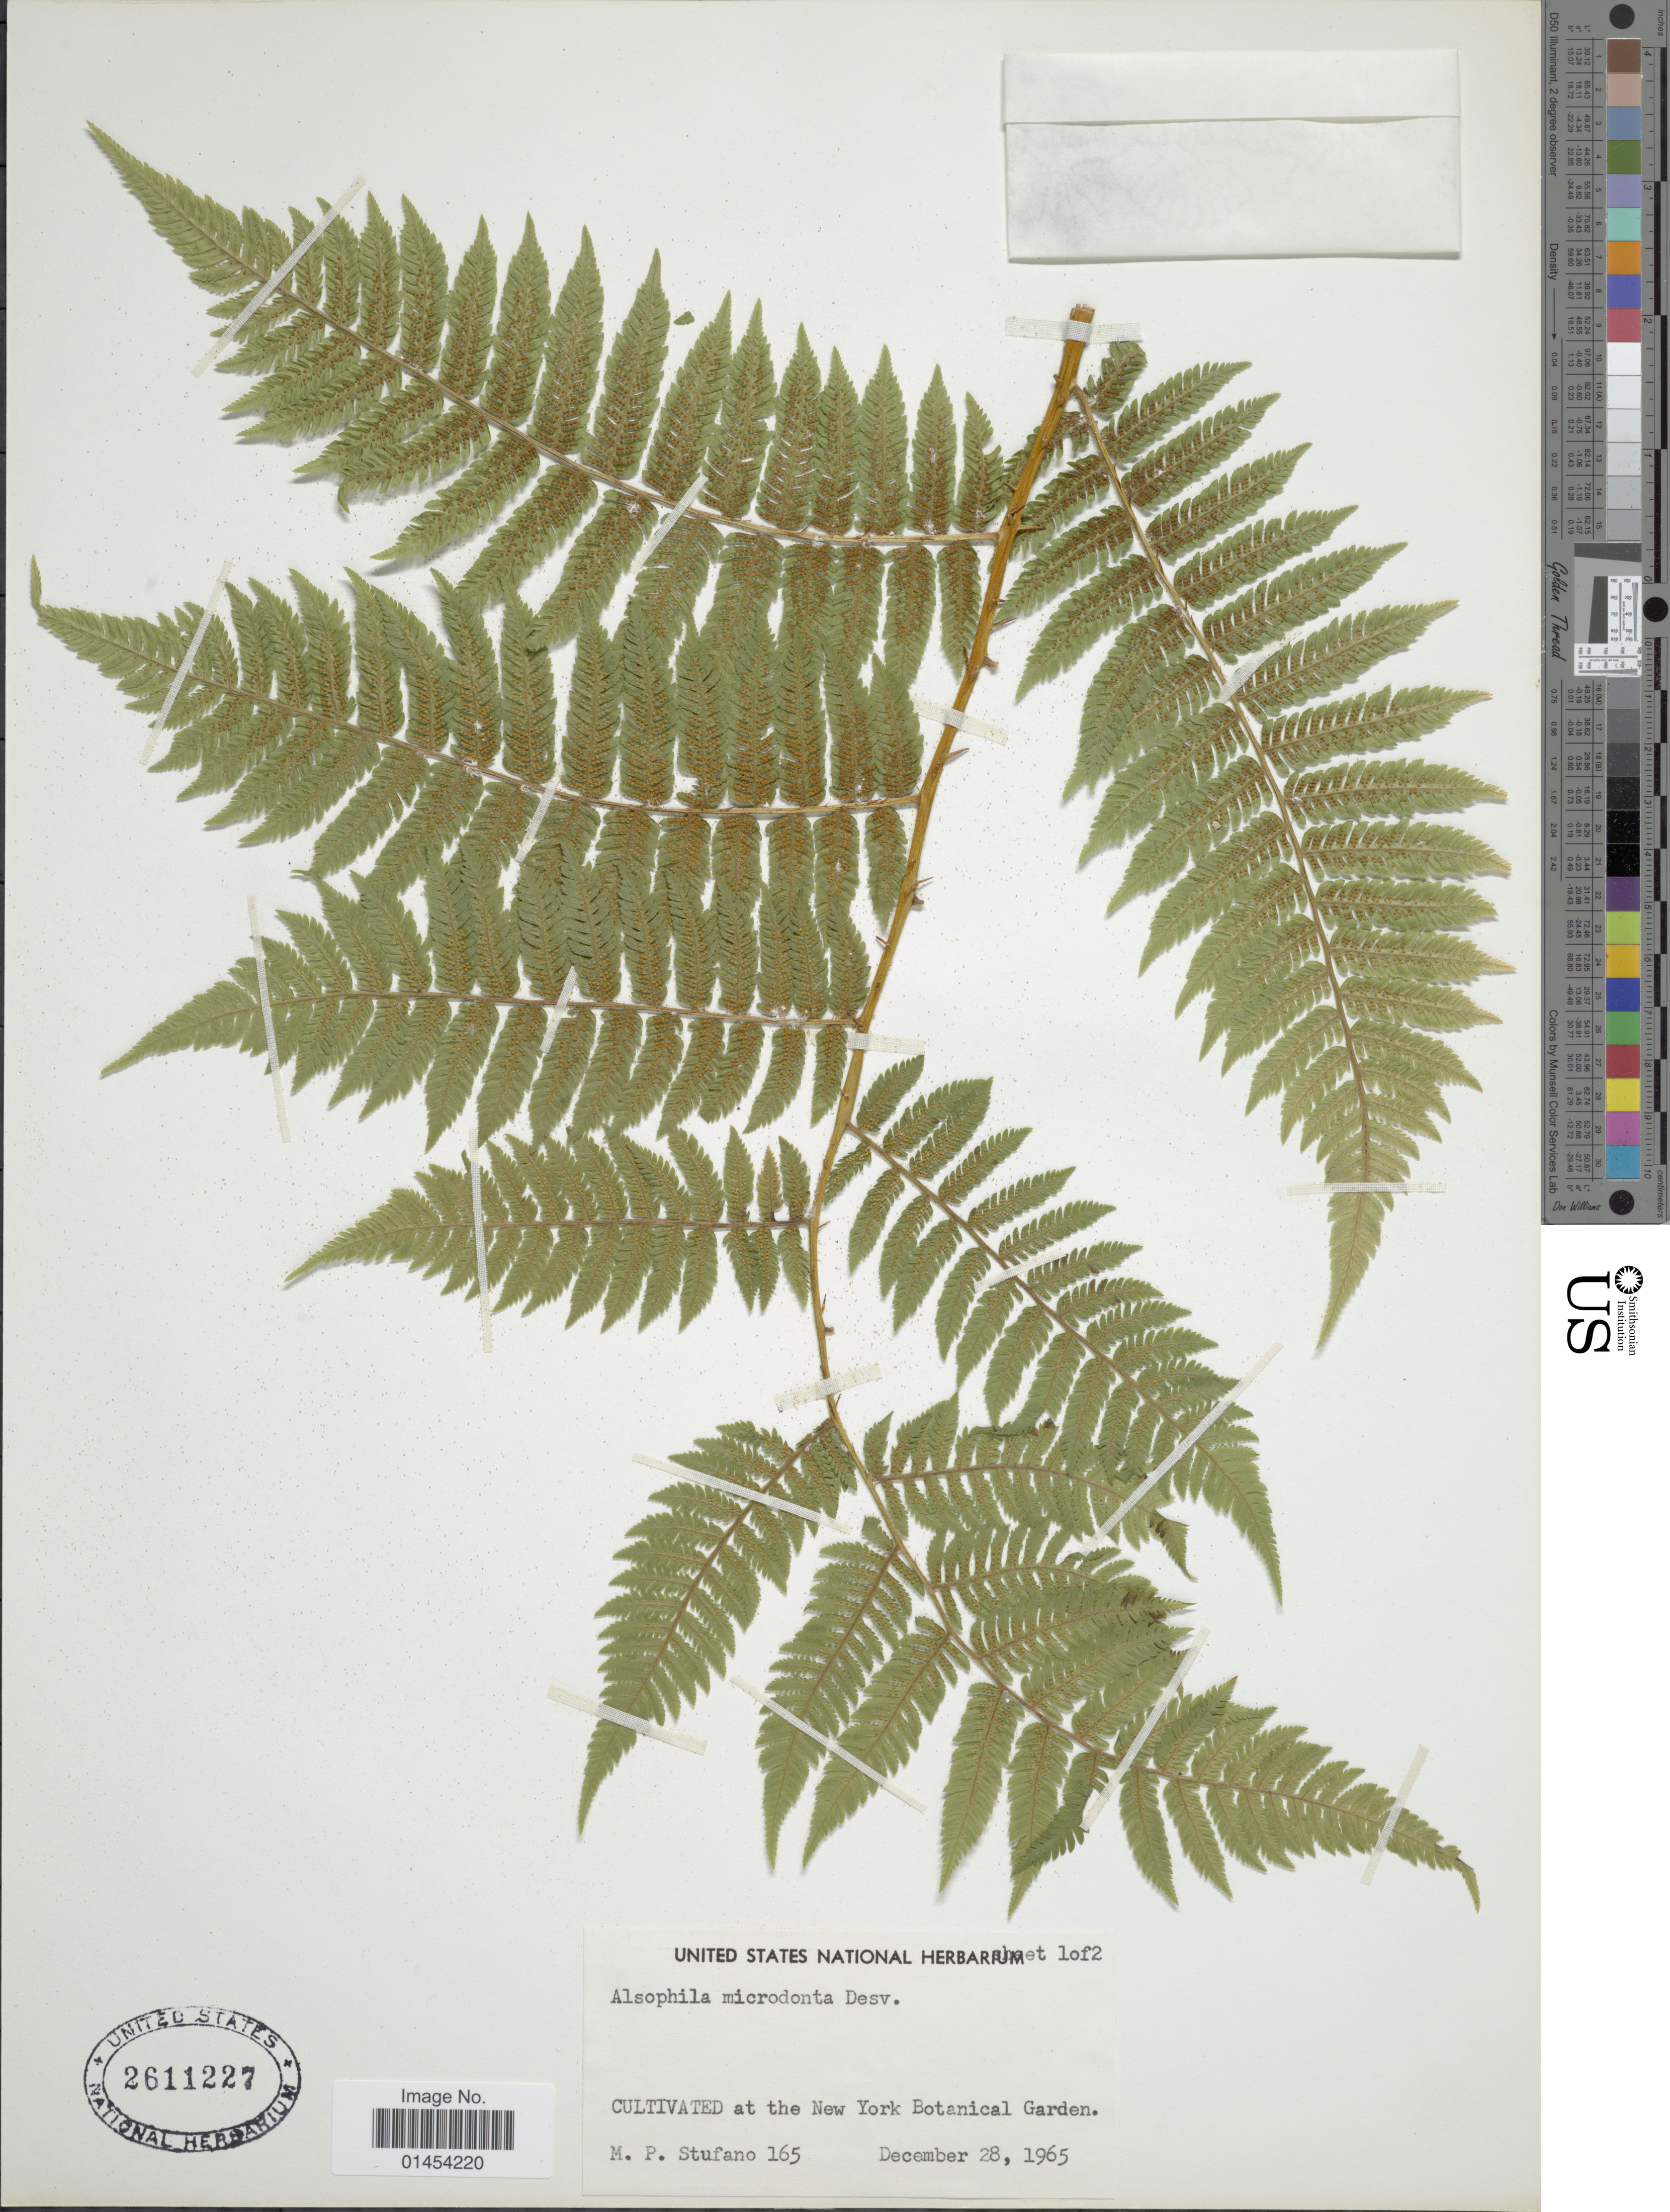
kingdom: Plantae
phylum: Tracheophyta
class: Polypodiopsida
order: Cyatheales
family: Cyatheaceae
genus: Alsophila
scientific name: Alsophila microdonta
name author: (Desv.) Desv.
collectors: M. Stufano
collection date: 1965-12-28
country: United States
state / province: New York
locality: Cultivated at the New York Botanical Garden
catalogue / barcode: US 2611227